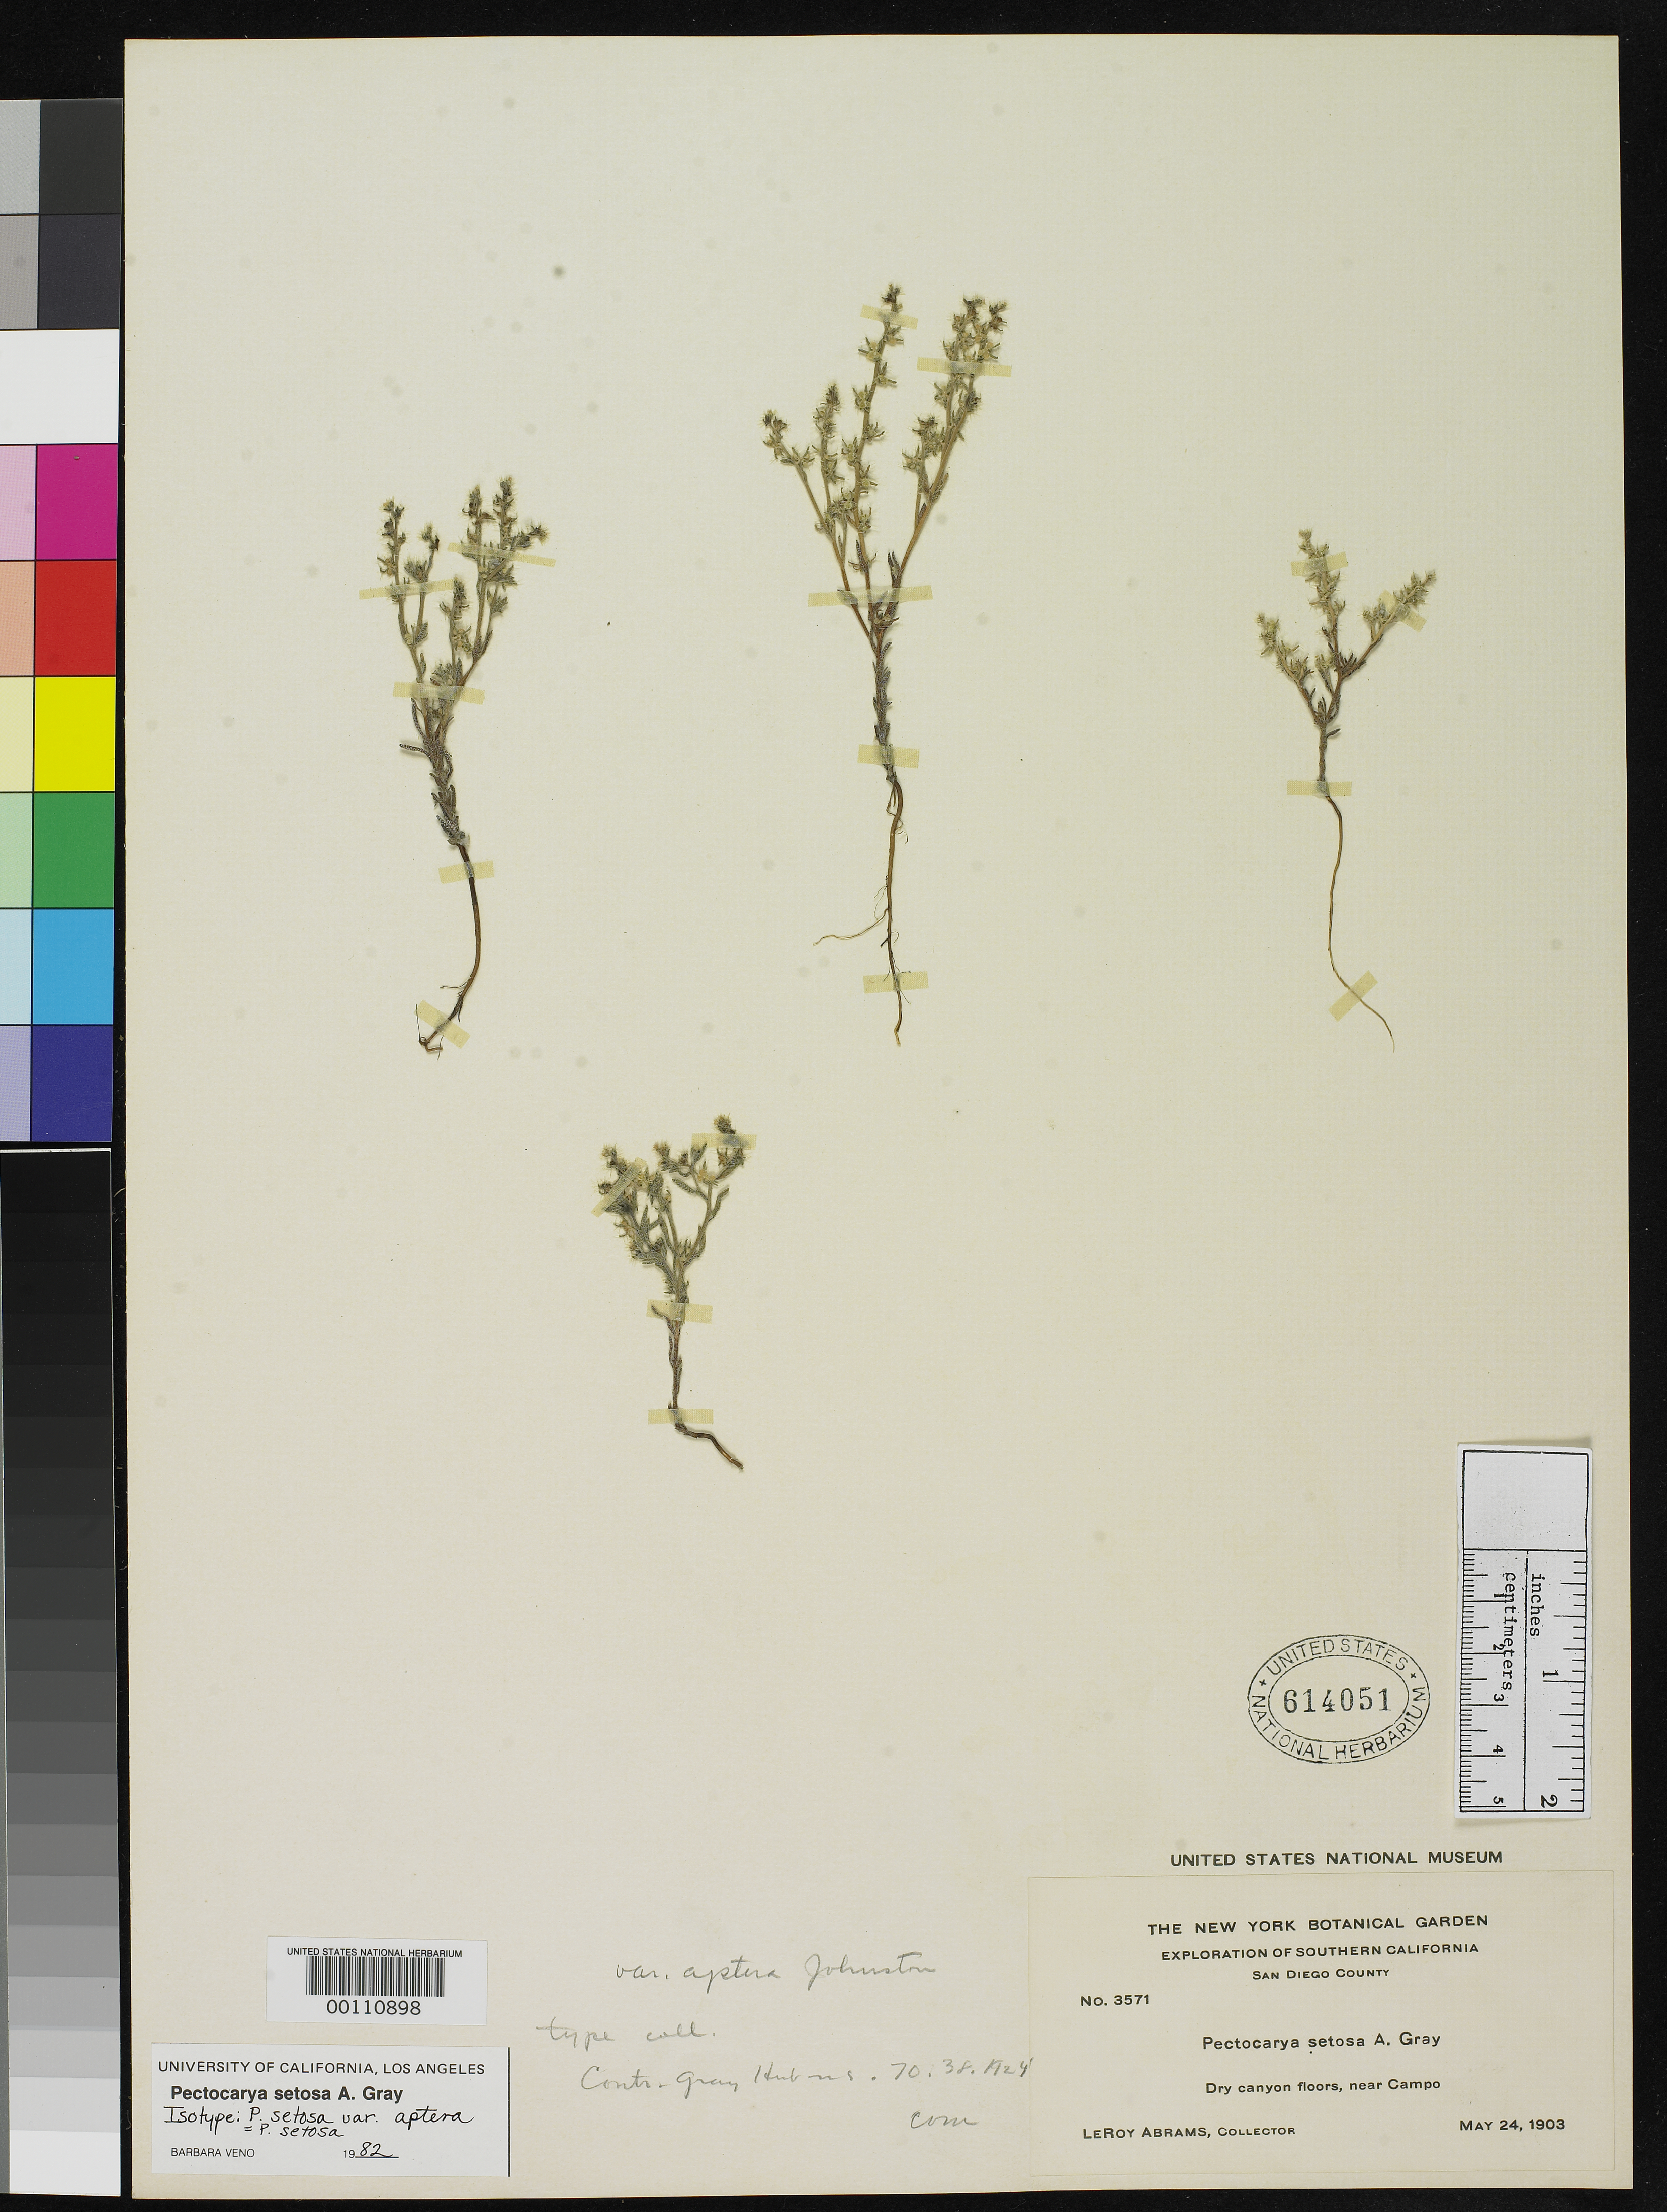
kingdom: Plantae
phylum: Tracheophyta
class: Magnoliopsida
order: Boraginales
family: Boraginaceae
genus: Pectocarya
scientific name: Pectocarya setosa var. aptera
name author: I.M. Johnst.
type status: Isotype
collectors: L. Abrams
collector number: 3571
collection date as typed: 24 May 1903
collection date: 1903-05-24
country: United States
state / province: California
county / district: San Diego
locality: Near Campo.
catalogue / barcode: US 614051